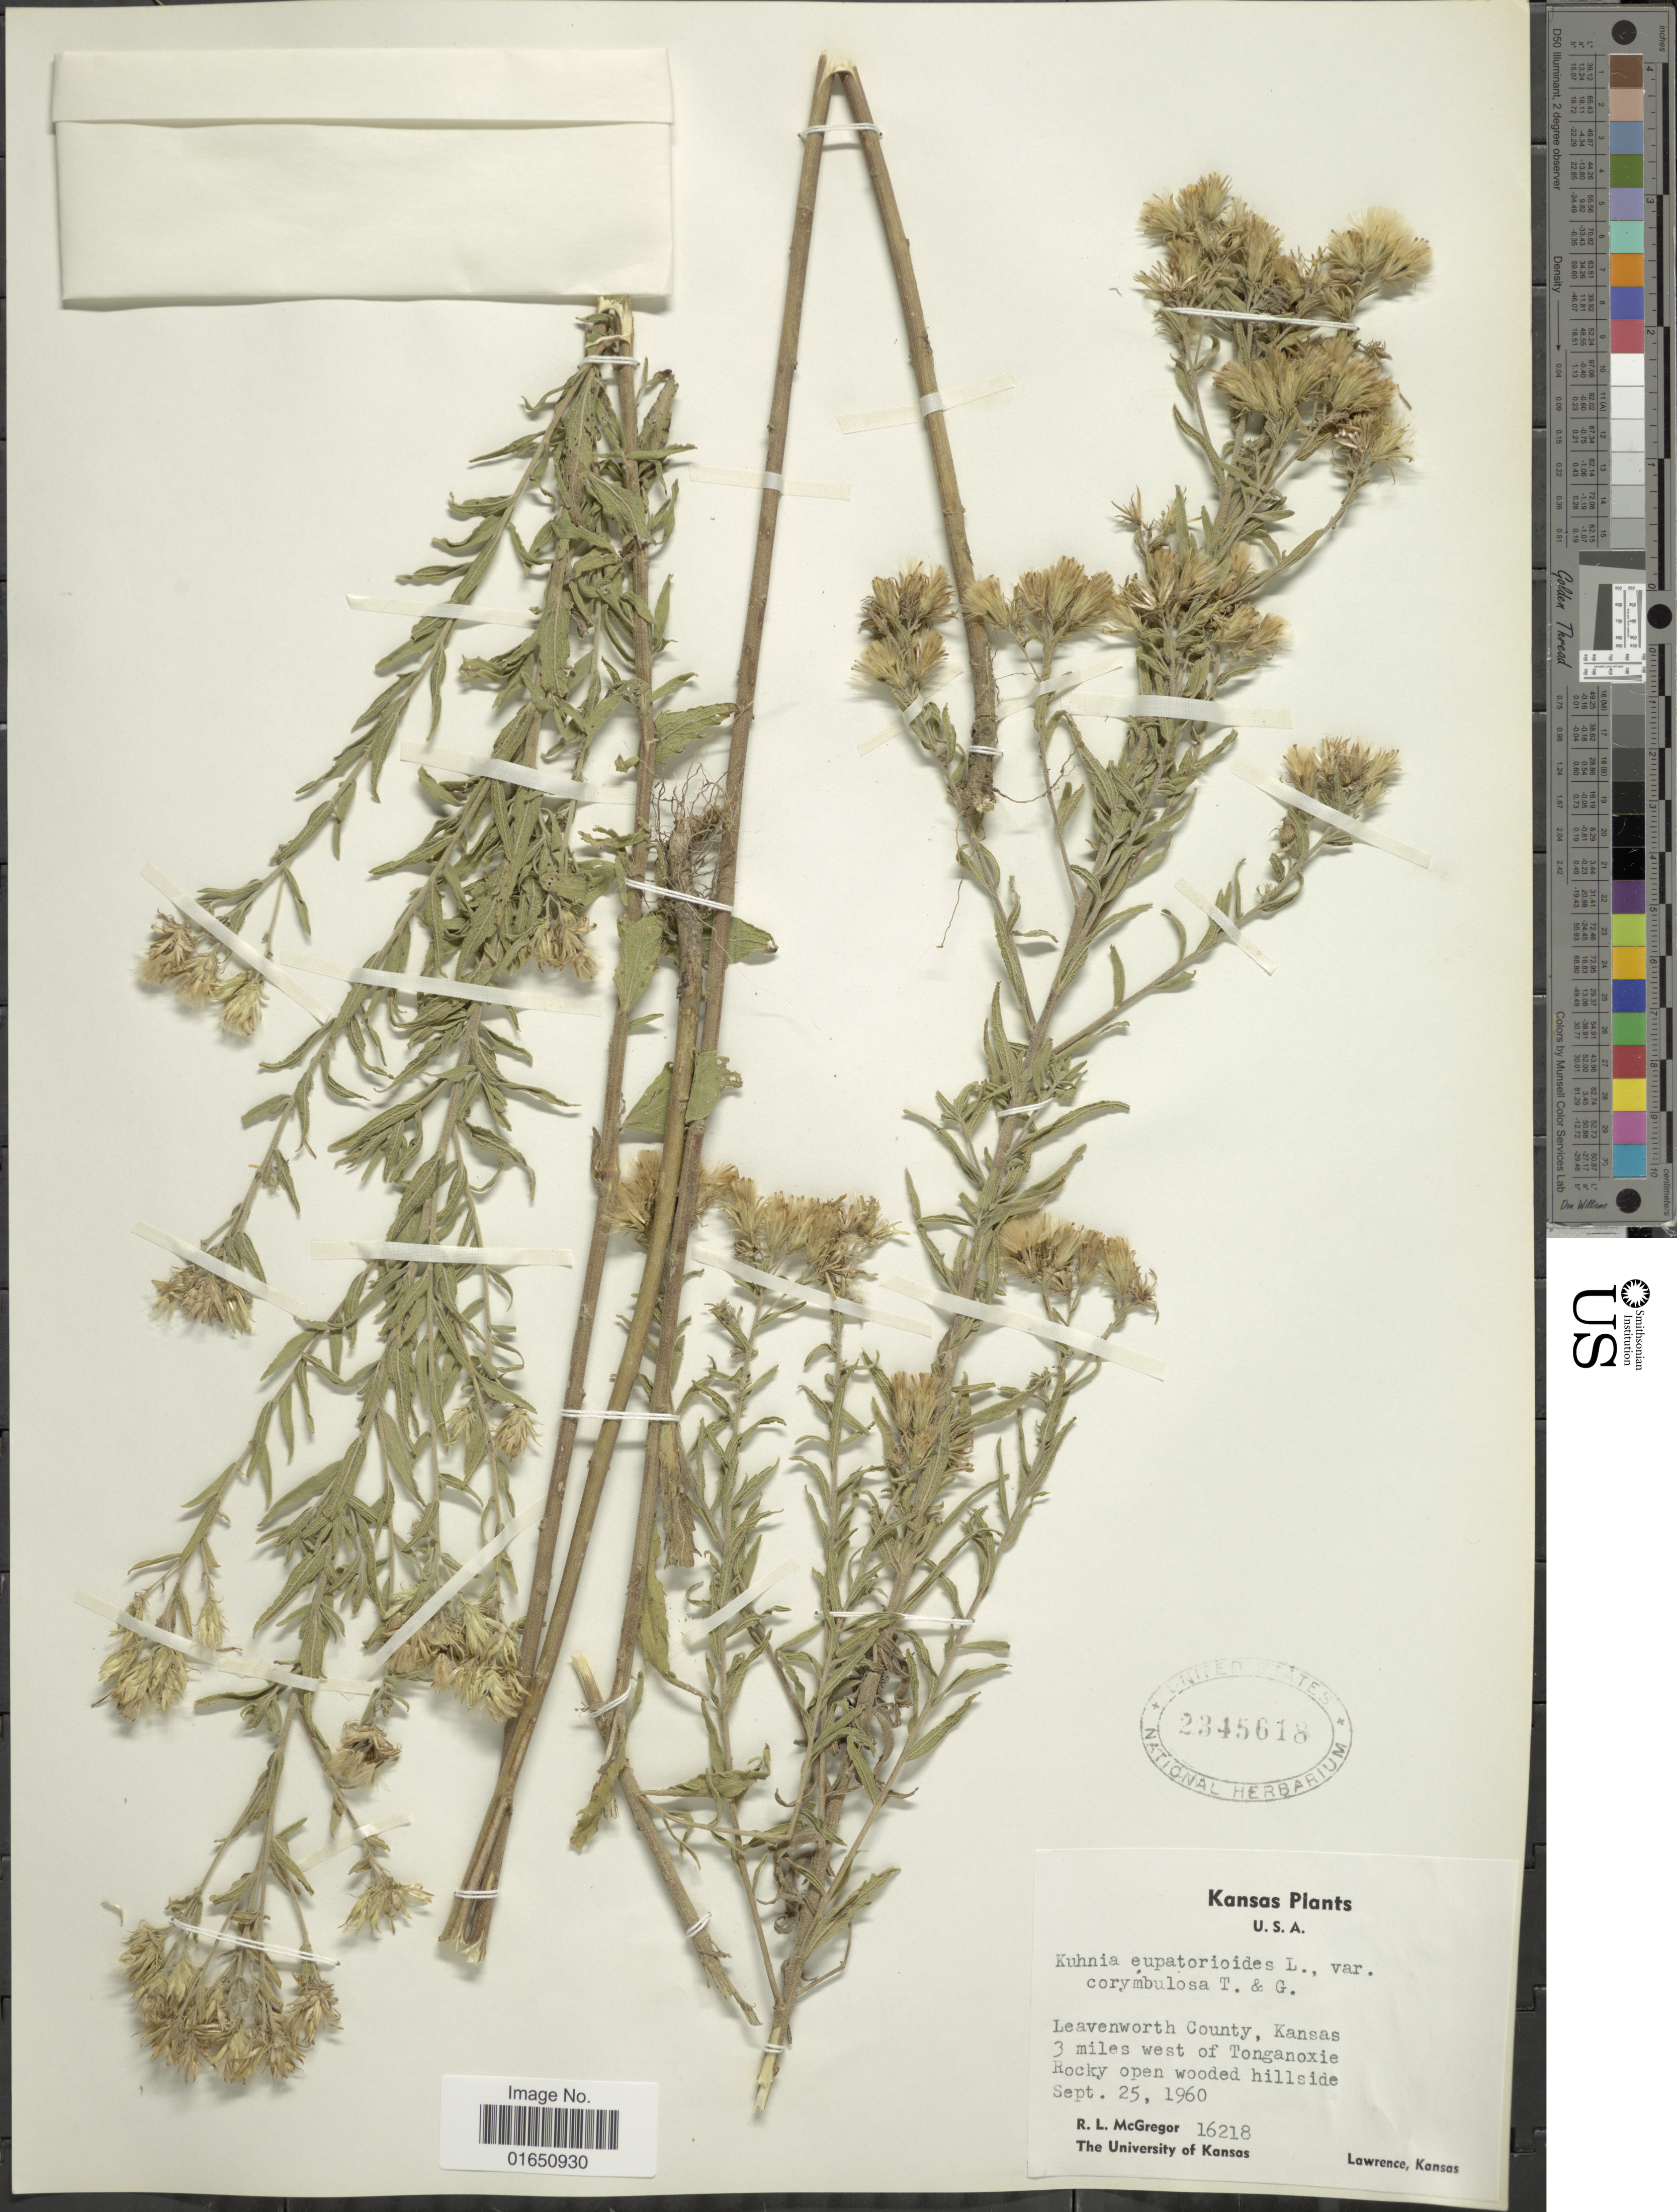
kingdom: Plantae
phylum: Tracheophyta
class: Magnoliopsida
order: Asterales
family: Asteraceae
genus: Brickellia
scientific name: Brickellia eupatorioides var. corymbulosa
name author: (Torr. & A. Gray) Shinners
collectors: R. McGregor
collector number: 16218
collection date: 1960-09-25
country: United States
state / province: Kansas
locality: Leavenworth County, Kansas 3 miles west of Tonganoxie. Lawrence, Kansas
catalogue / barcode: US 2345618